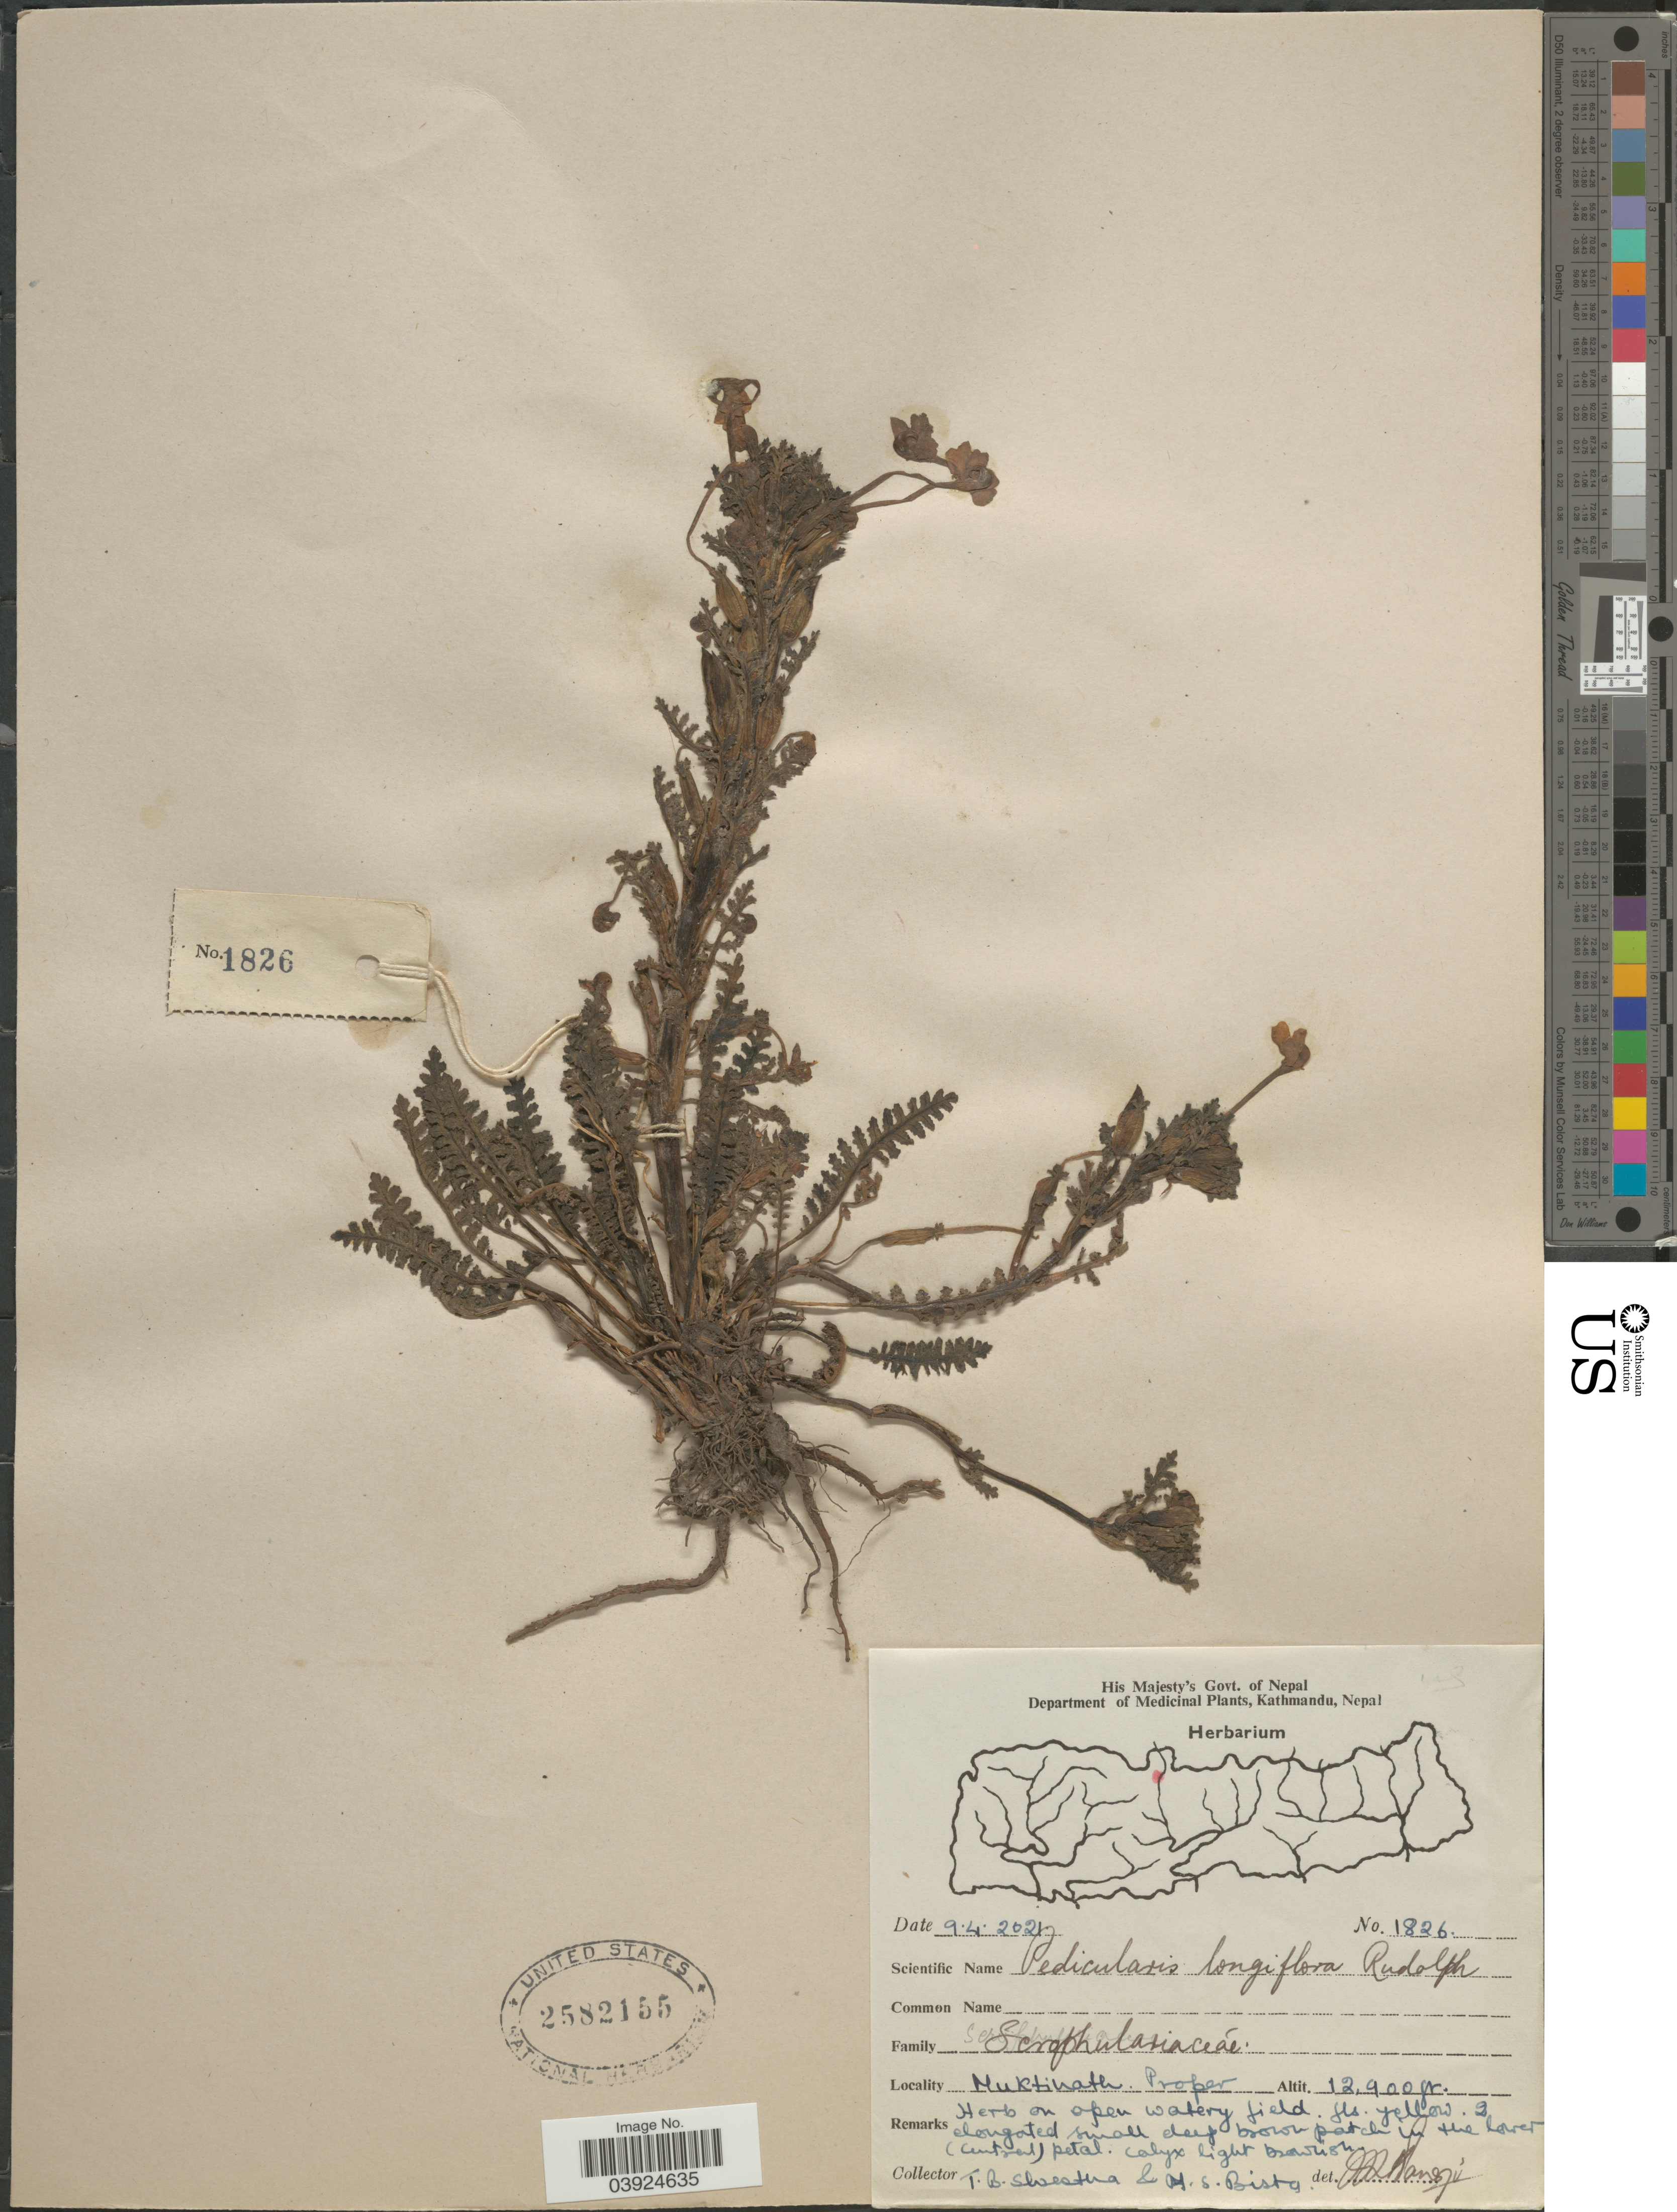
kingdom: Plantae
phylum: Tracheophyta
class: Magnoliopsida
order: Lamiales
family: Orobanchaceae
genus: Pedicularis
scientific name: Pedicularis longiflora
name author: Rudolph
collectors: T. B. Shrestha & M. Bista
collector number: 1826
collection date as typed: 9.4.2021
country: Nepal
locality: Muktinath. Proper.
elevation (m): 3932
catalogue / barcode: US 2582155